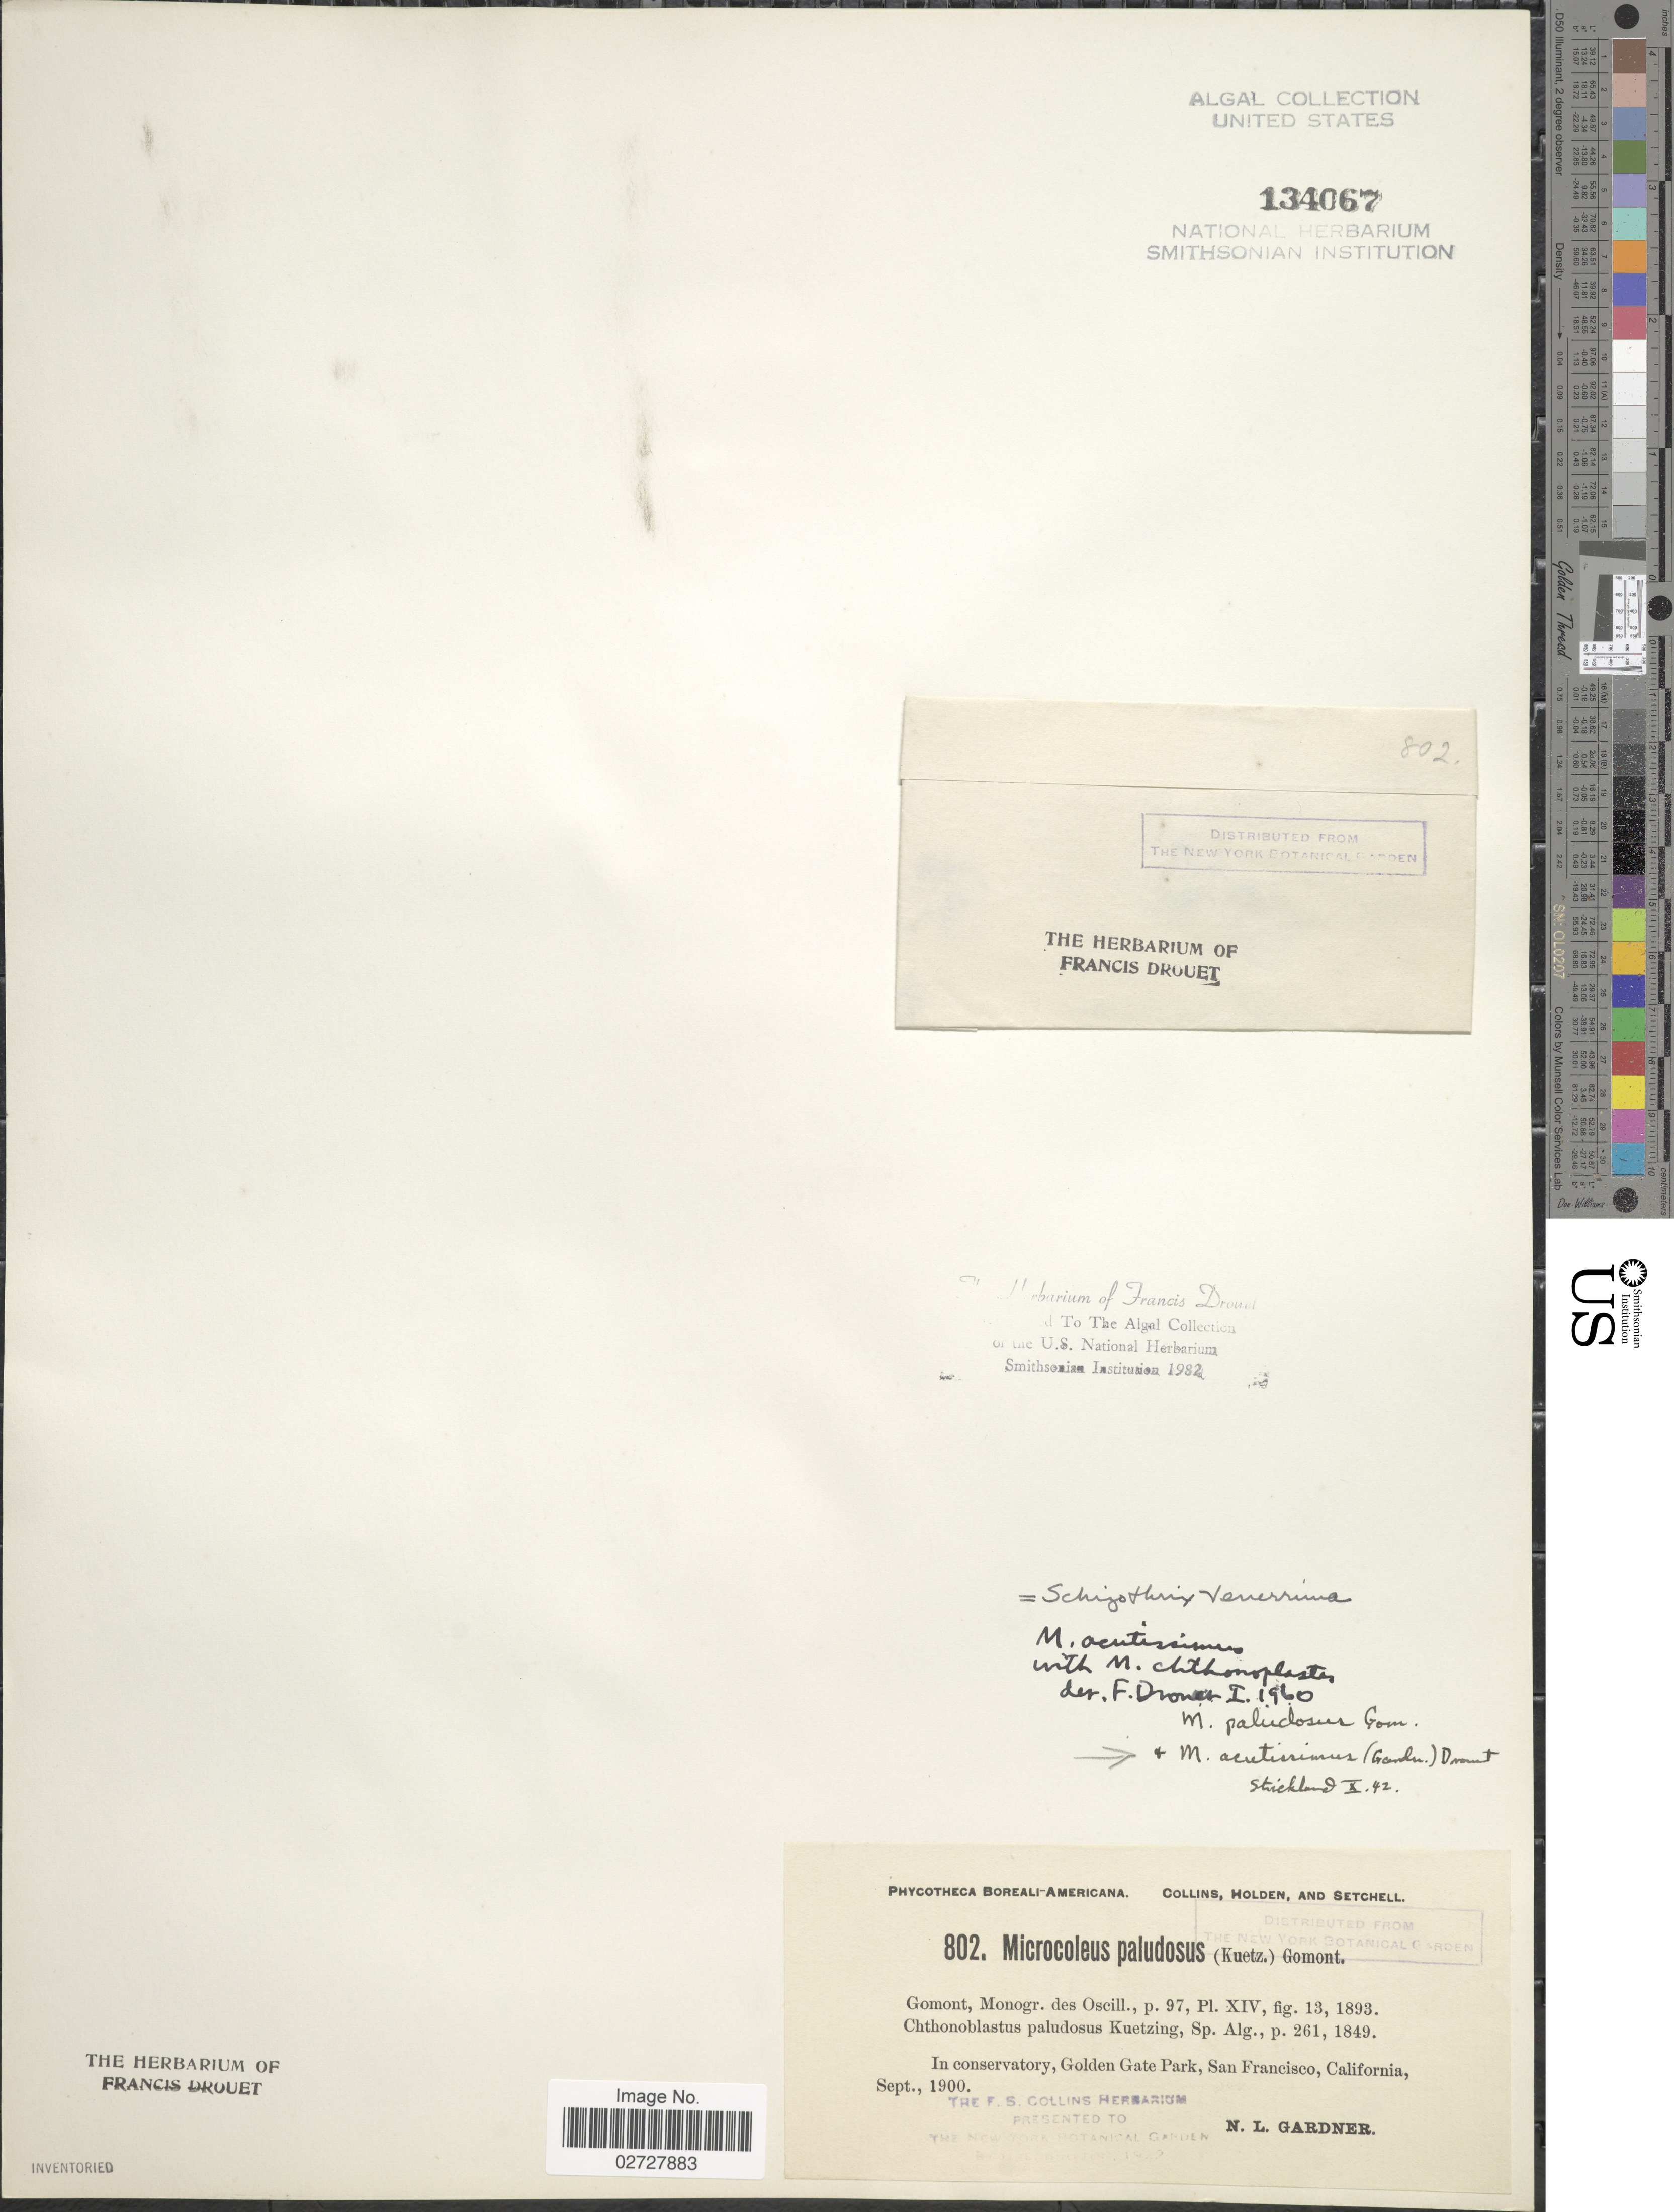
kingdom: Bacteria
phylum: Cyanobacteria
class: Cyanobacteriia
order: Leptolyngbyales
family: Trichocoleusaceae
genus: Schizothrix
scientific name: Schizothrix tenerrima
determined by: Drouet, F. E.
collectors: N. Gardner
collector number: NLG 802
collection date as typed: Sept. 1900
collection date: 1900-09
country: United States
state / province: California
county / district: San Francisco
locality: San Francisco, Golden Gate Park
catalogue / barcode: US 134067